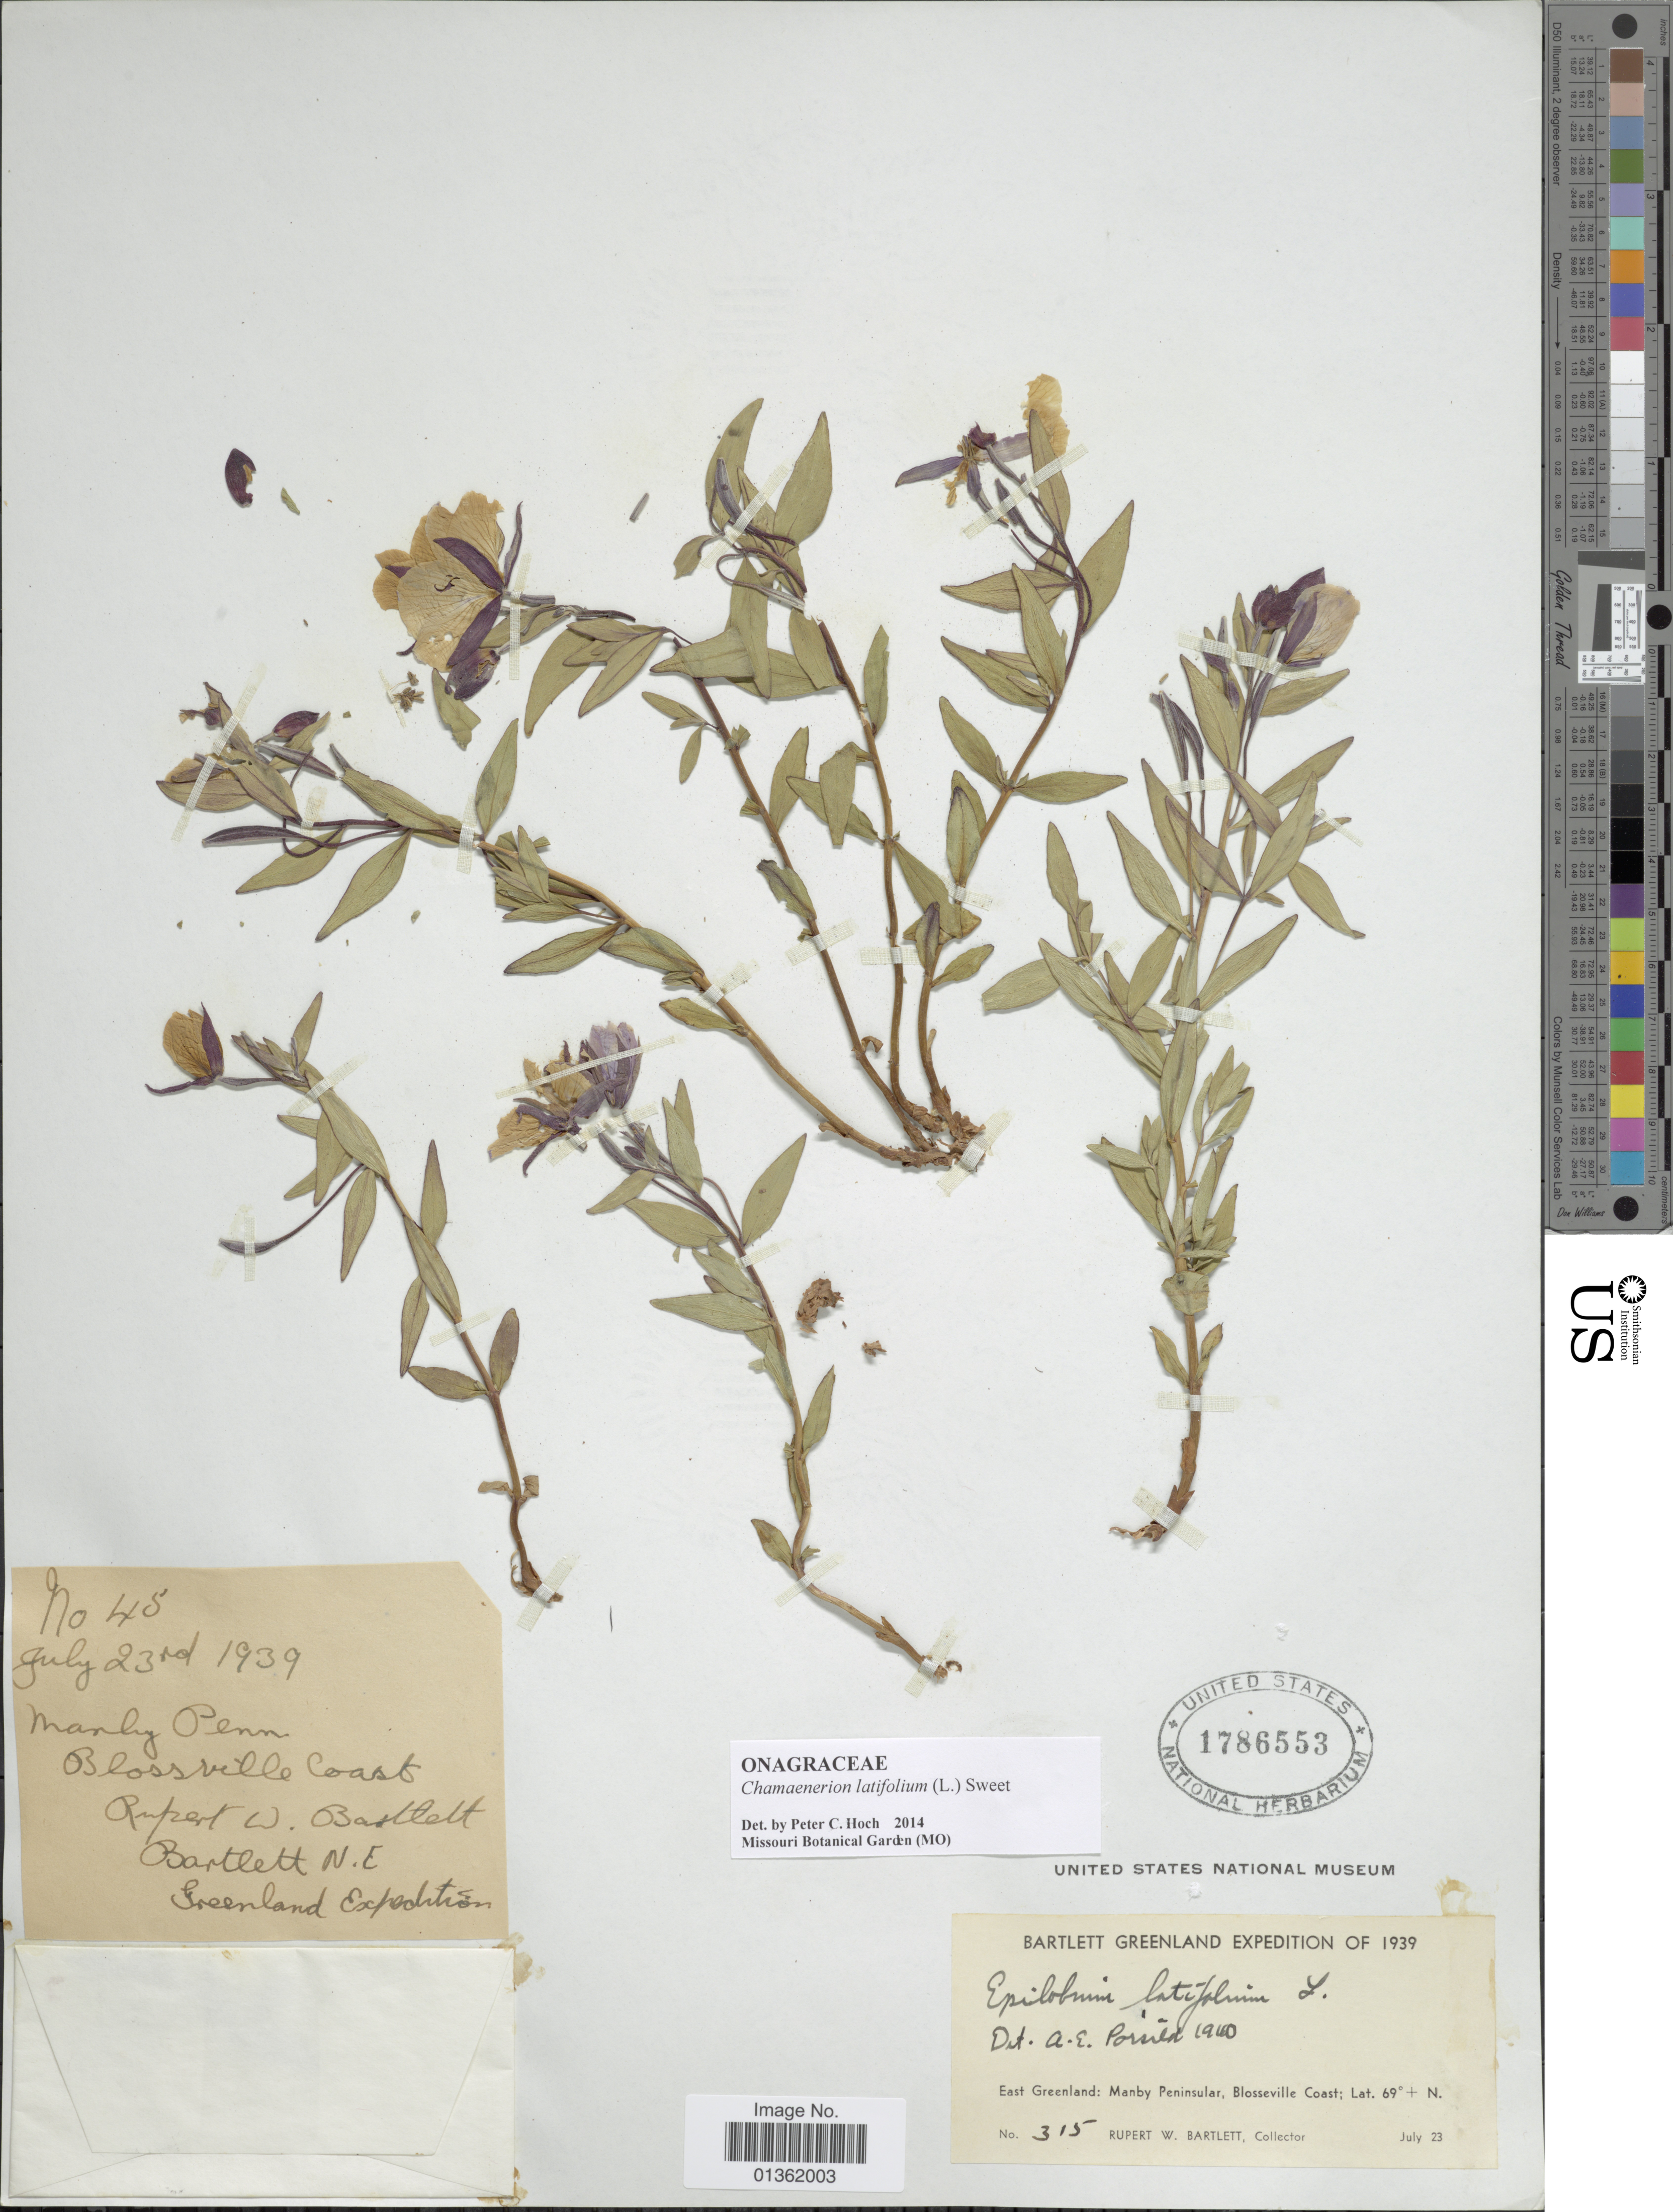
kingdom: Plantae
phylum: Tracheophyta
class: Magnoliopsida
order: Myrtales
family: Onagraceae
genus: Chamaenerion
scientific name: Chamaenerion latifolium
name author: (L.) Th. Fr. & Lange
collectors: R. W. Bartlett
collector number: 315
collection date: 1939-07-23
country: Greenland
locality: East Greenland: Manby Peninsular, Blosseville Coast.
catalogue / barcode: US 1786553